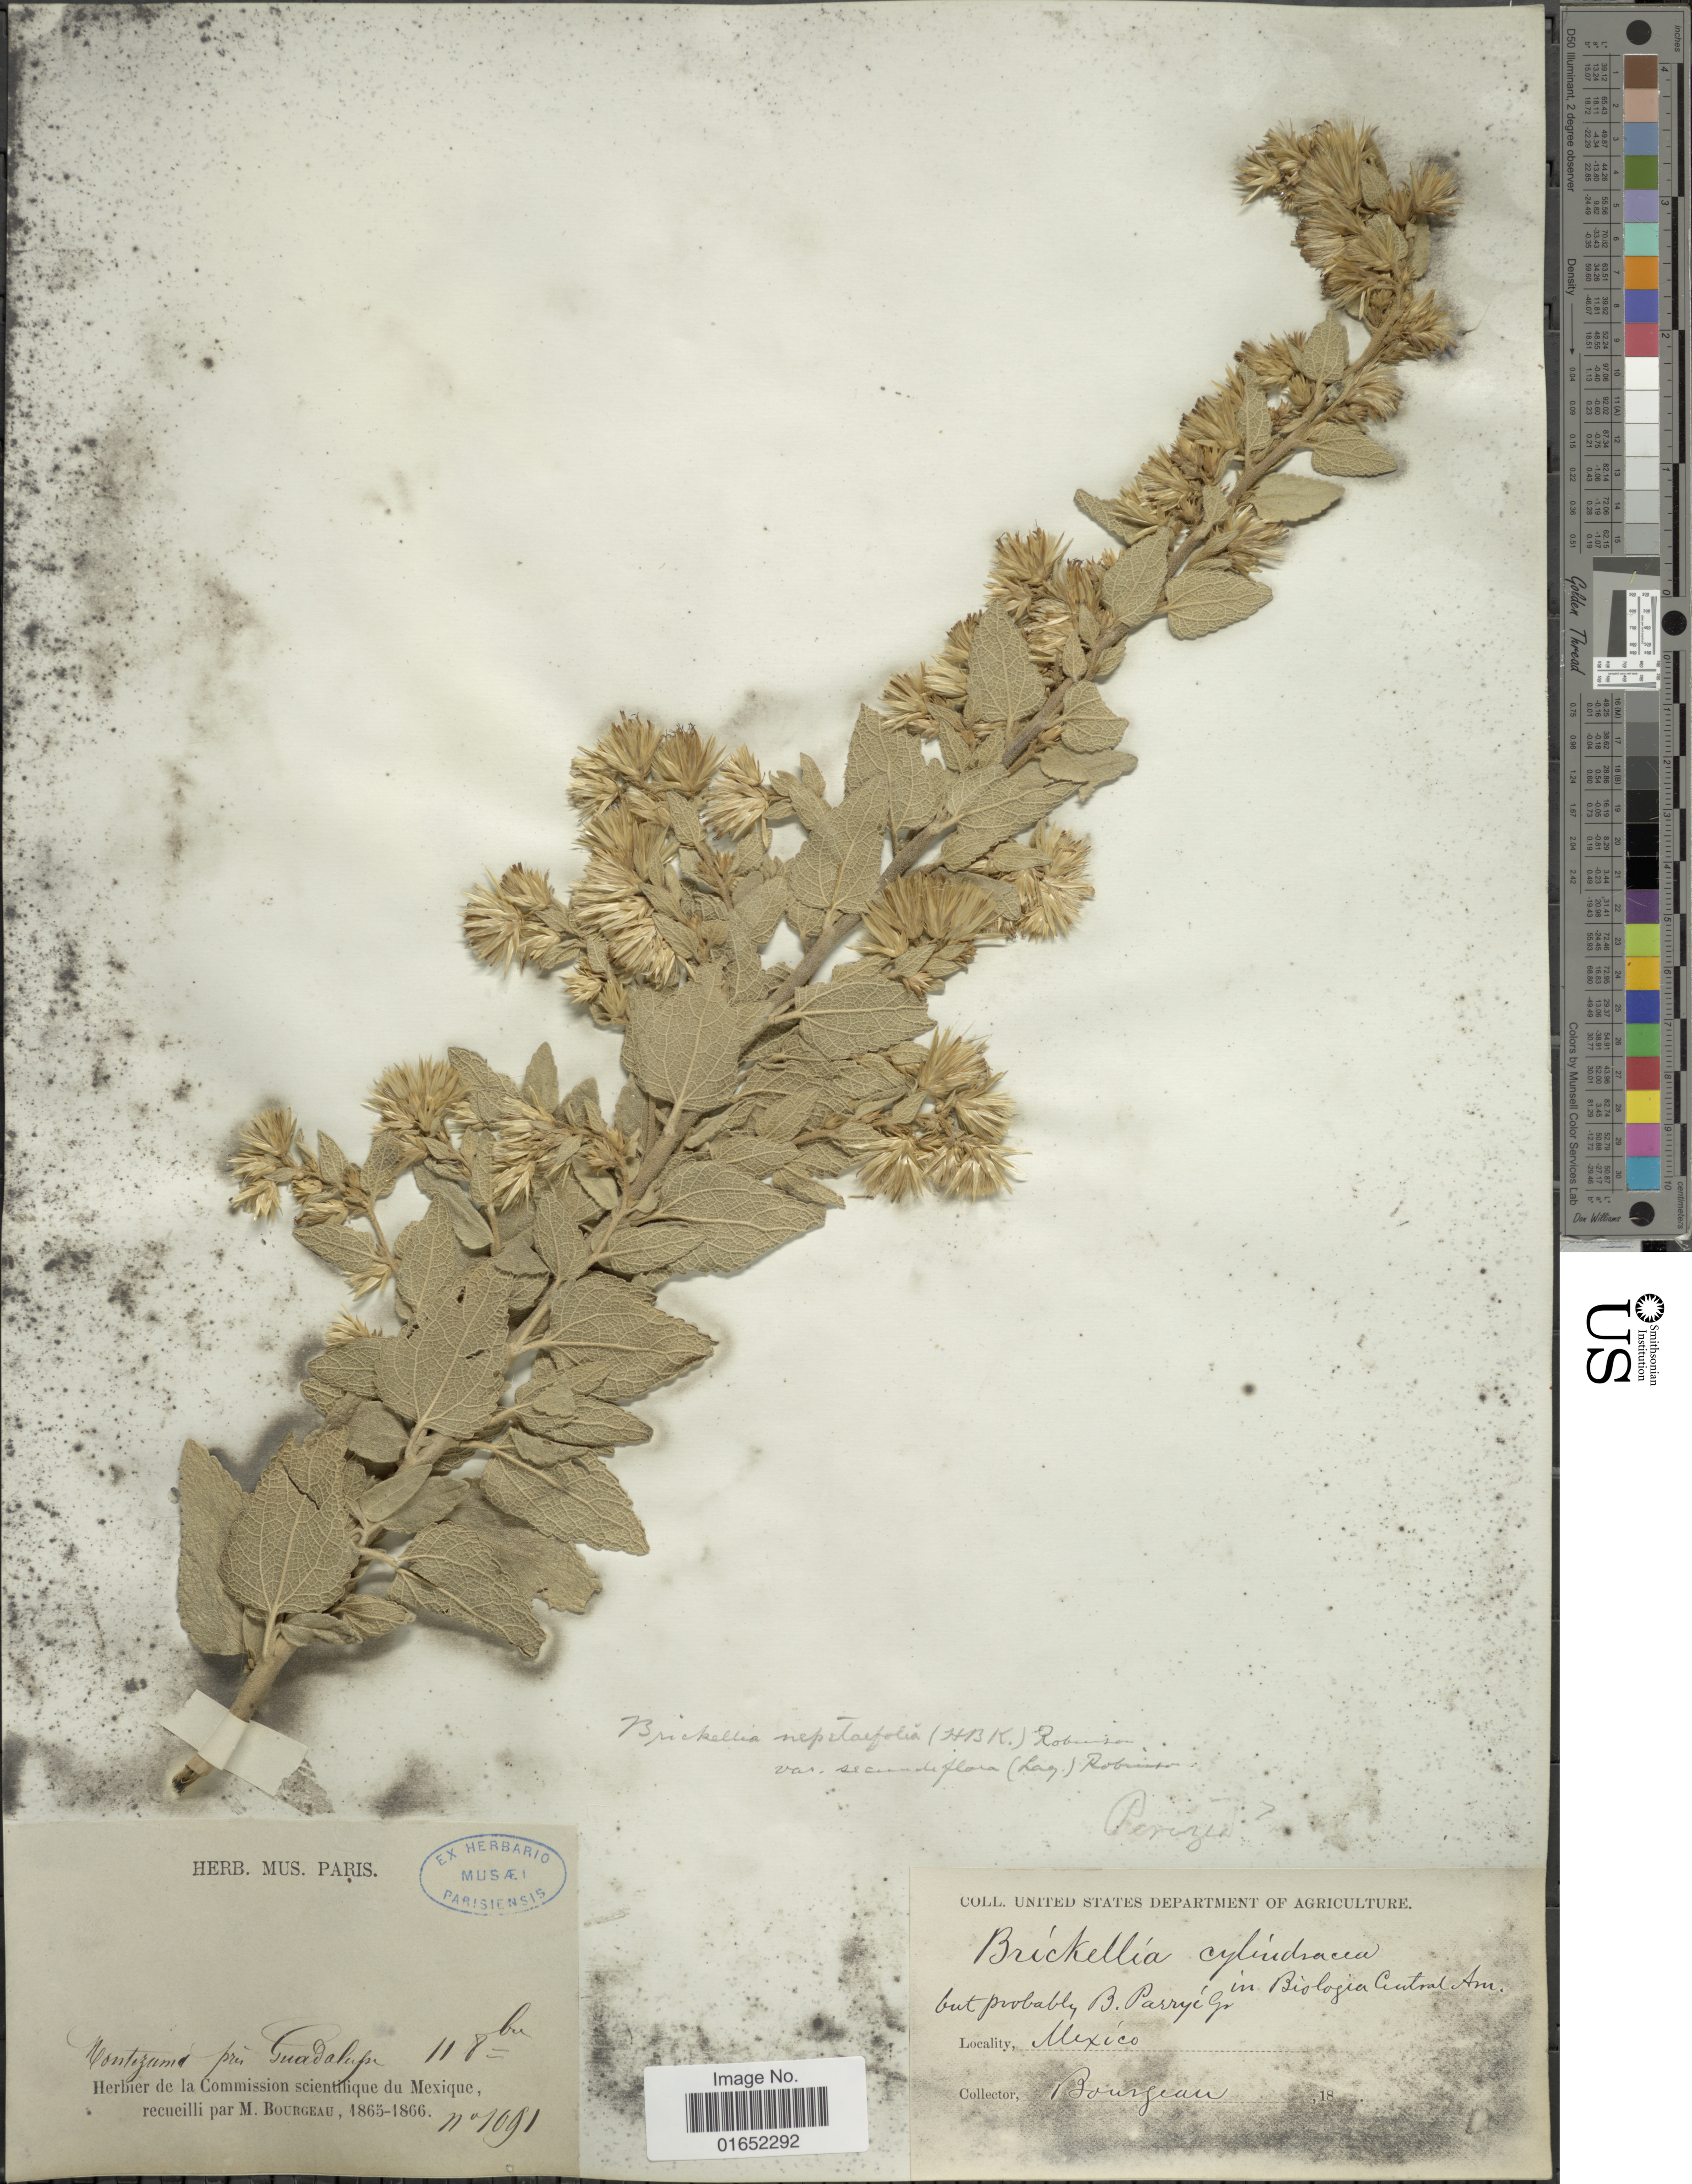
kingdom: Plantae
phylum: Tracheophyta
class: Magnoliopsida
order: Asterales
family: Asteraceae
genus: Brickellia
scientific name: Brickellia secundiflora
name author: (Lag.) A. Gray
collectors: -. Bourgeau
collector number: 1091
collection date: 1865-10-11/1866-10-11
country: Mexico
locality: Montezuma pres Guadalupe